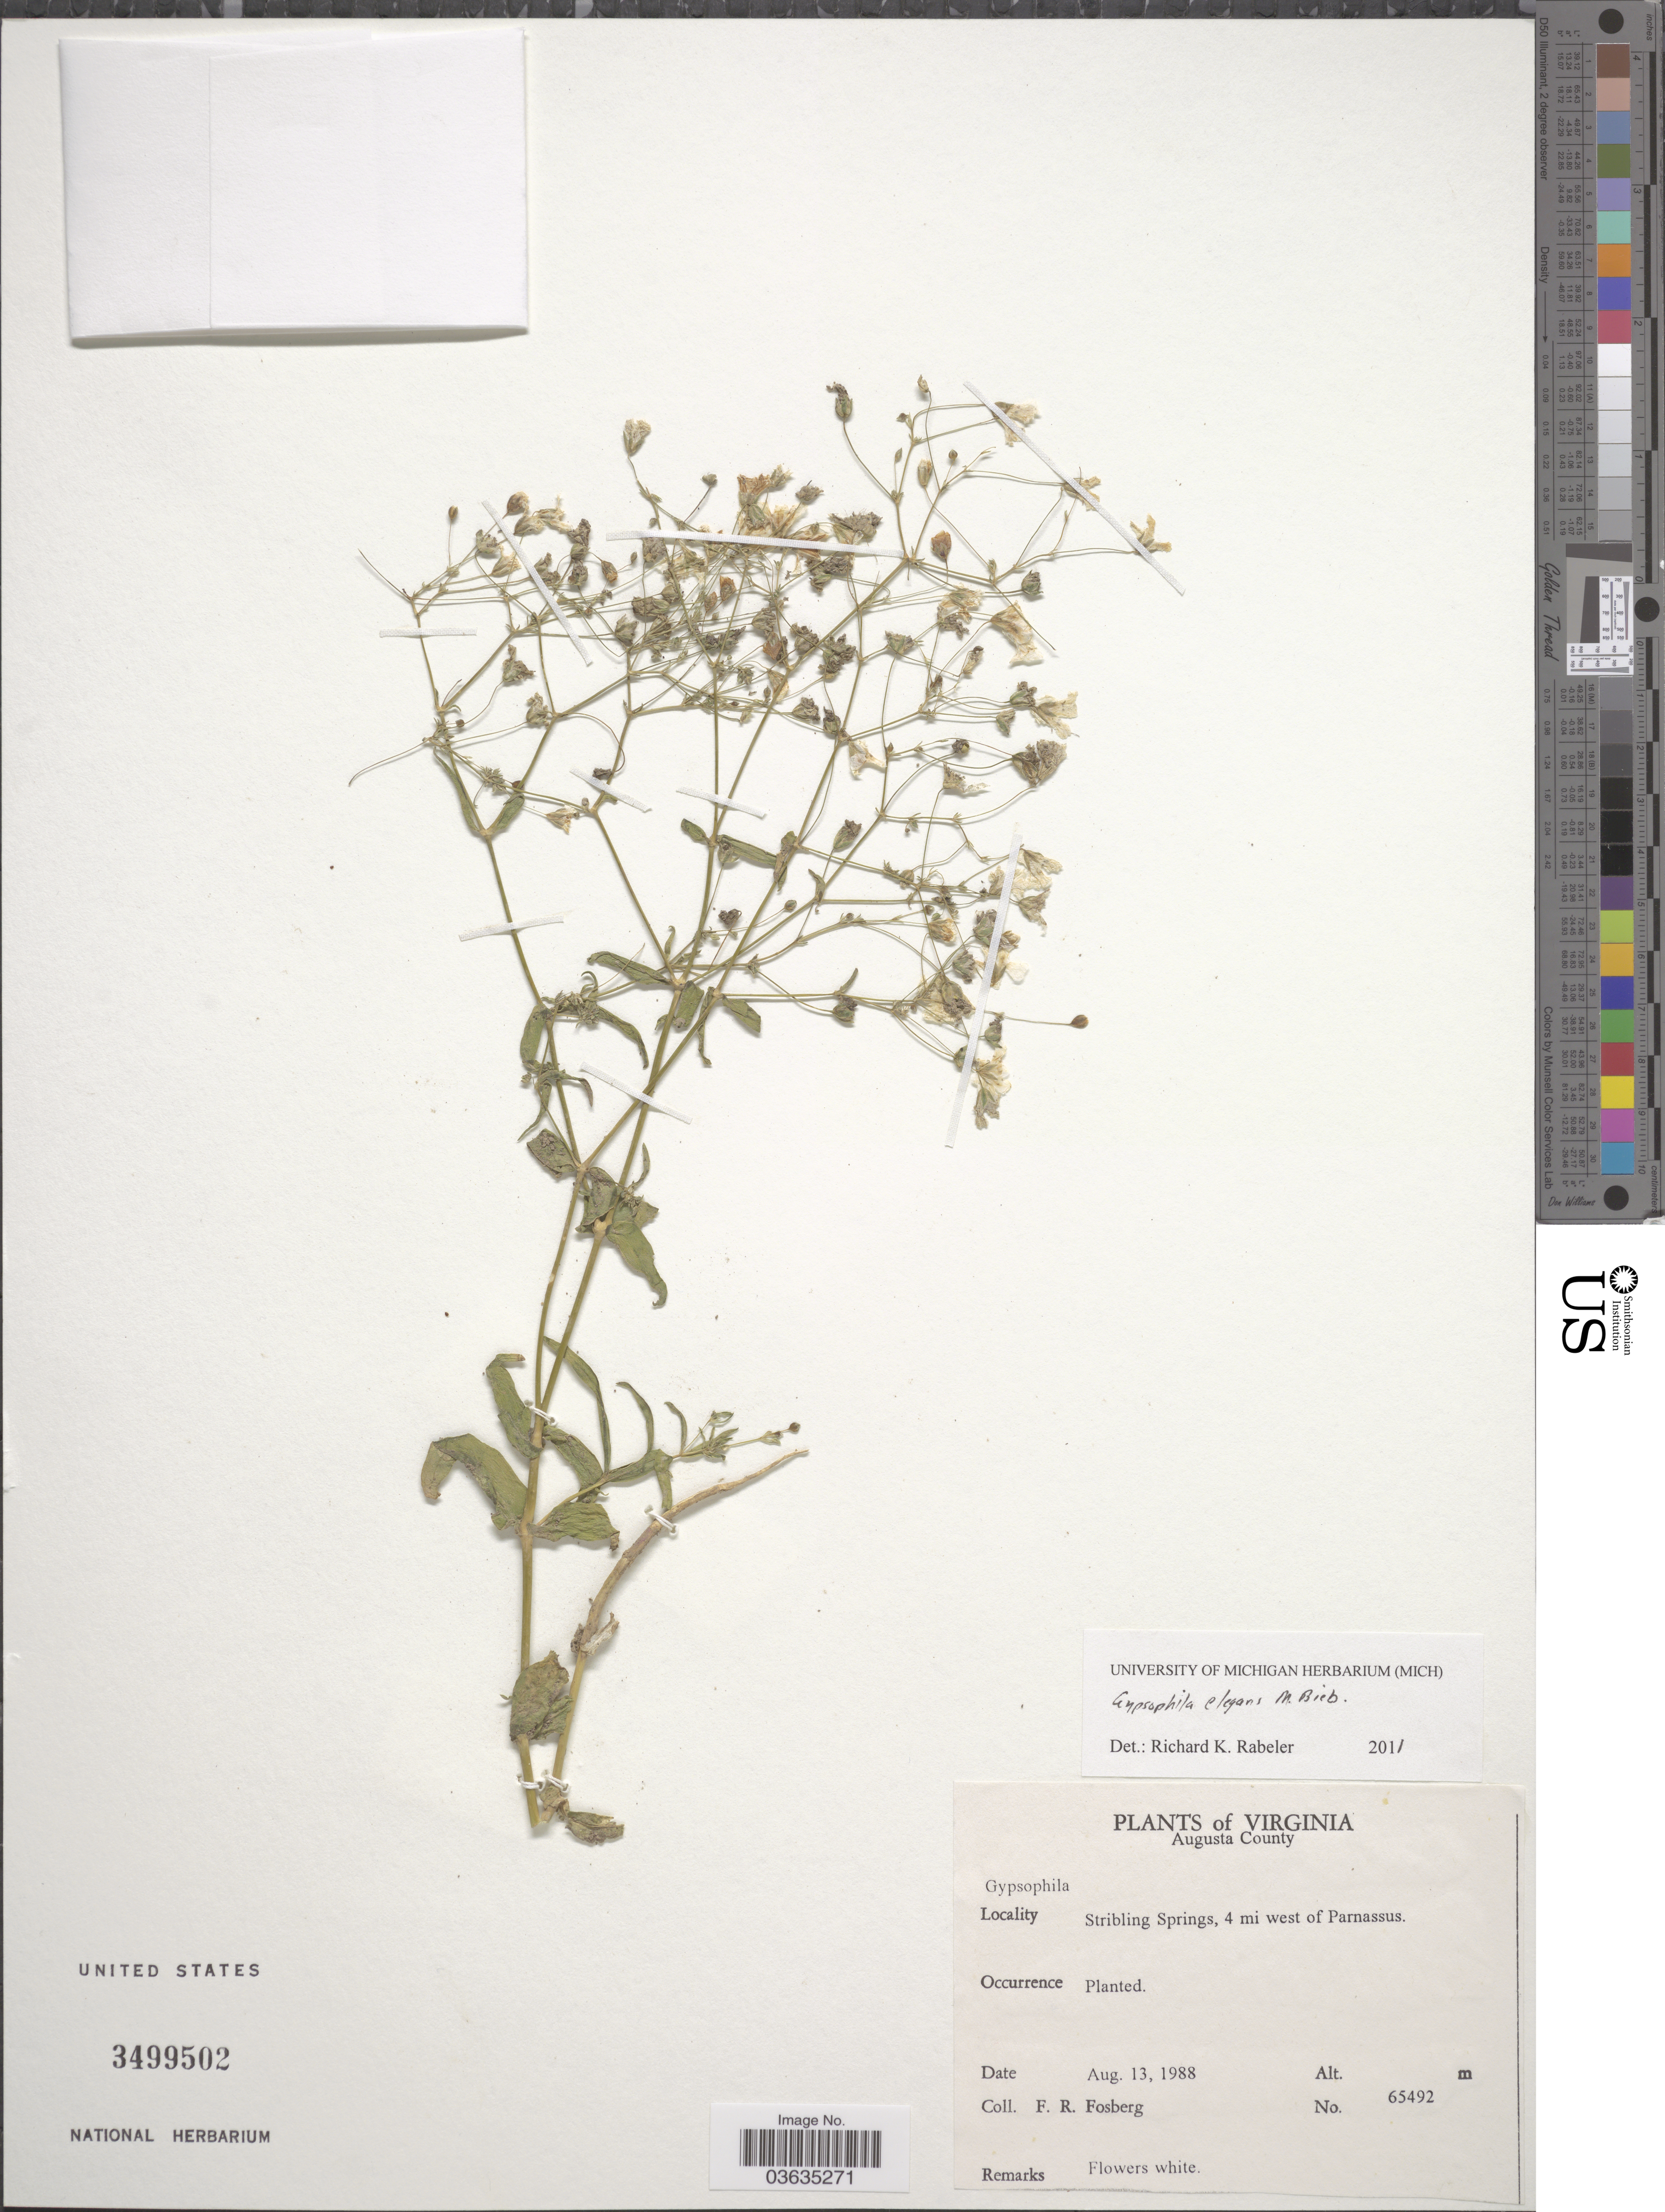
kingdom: Plantae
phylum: Tracheophyta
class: Magnoliopsida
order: Caryophyllales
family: Caryophyllaceae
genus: Gypsophila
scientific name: Gypsophila elegans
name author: M. Bieb.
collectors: F. R. Fosberg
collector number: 65492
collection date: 1988-08-13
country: United States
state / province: Virginia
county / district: Augusta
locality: Augusta County. Stribling Springs, 4 mi west of Parnassus.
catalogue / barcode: US 3499502